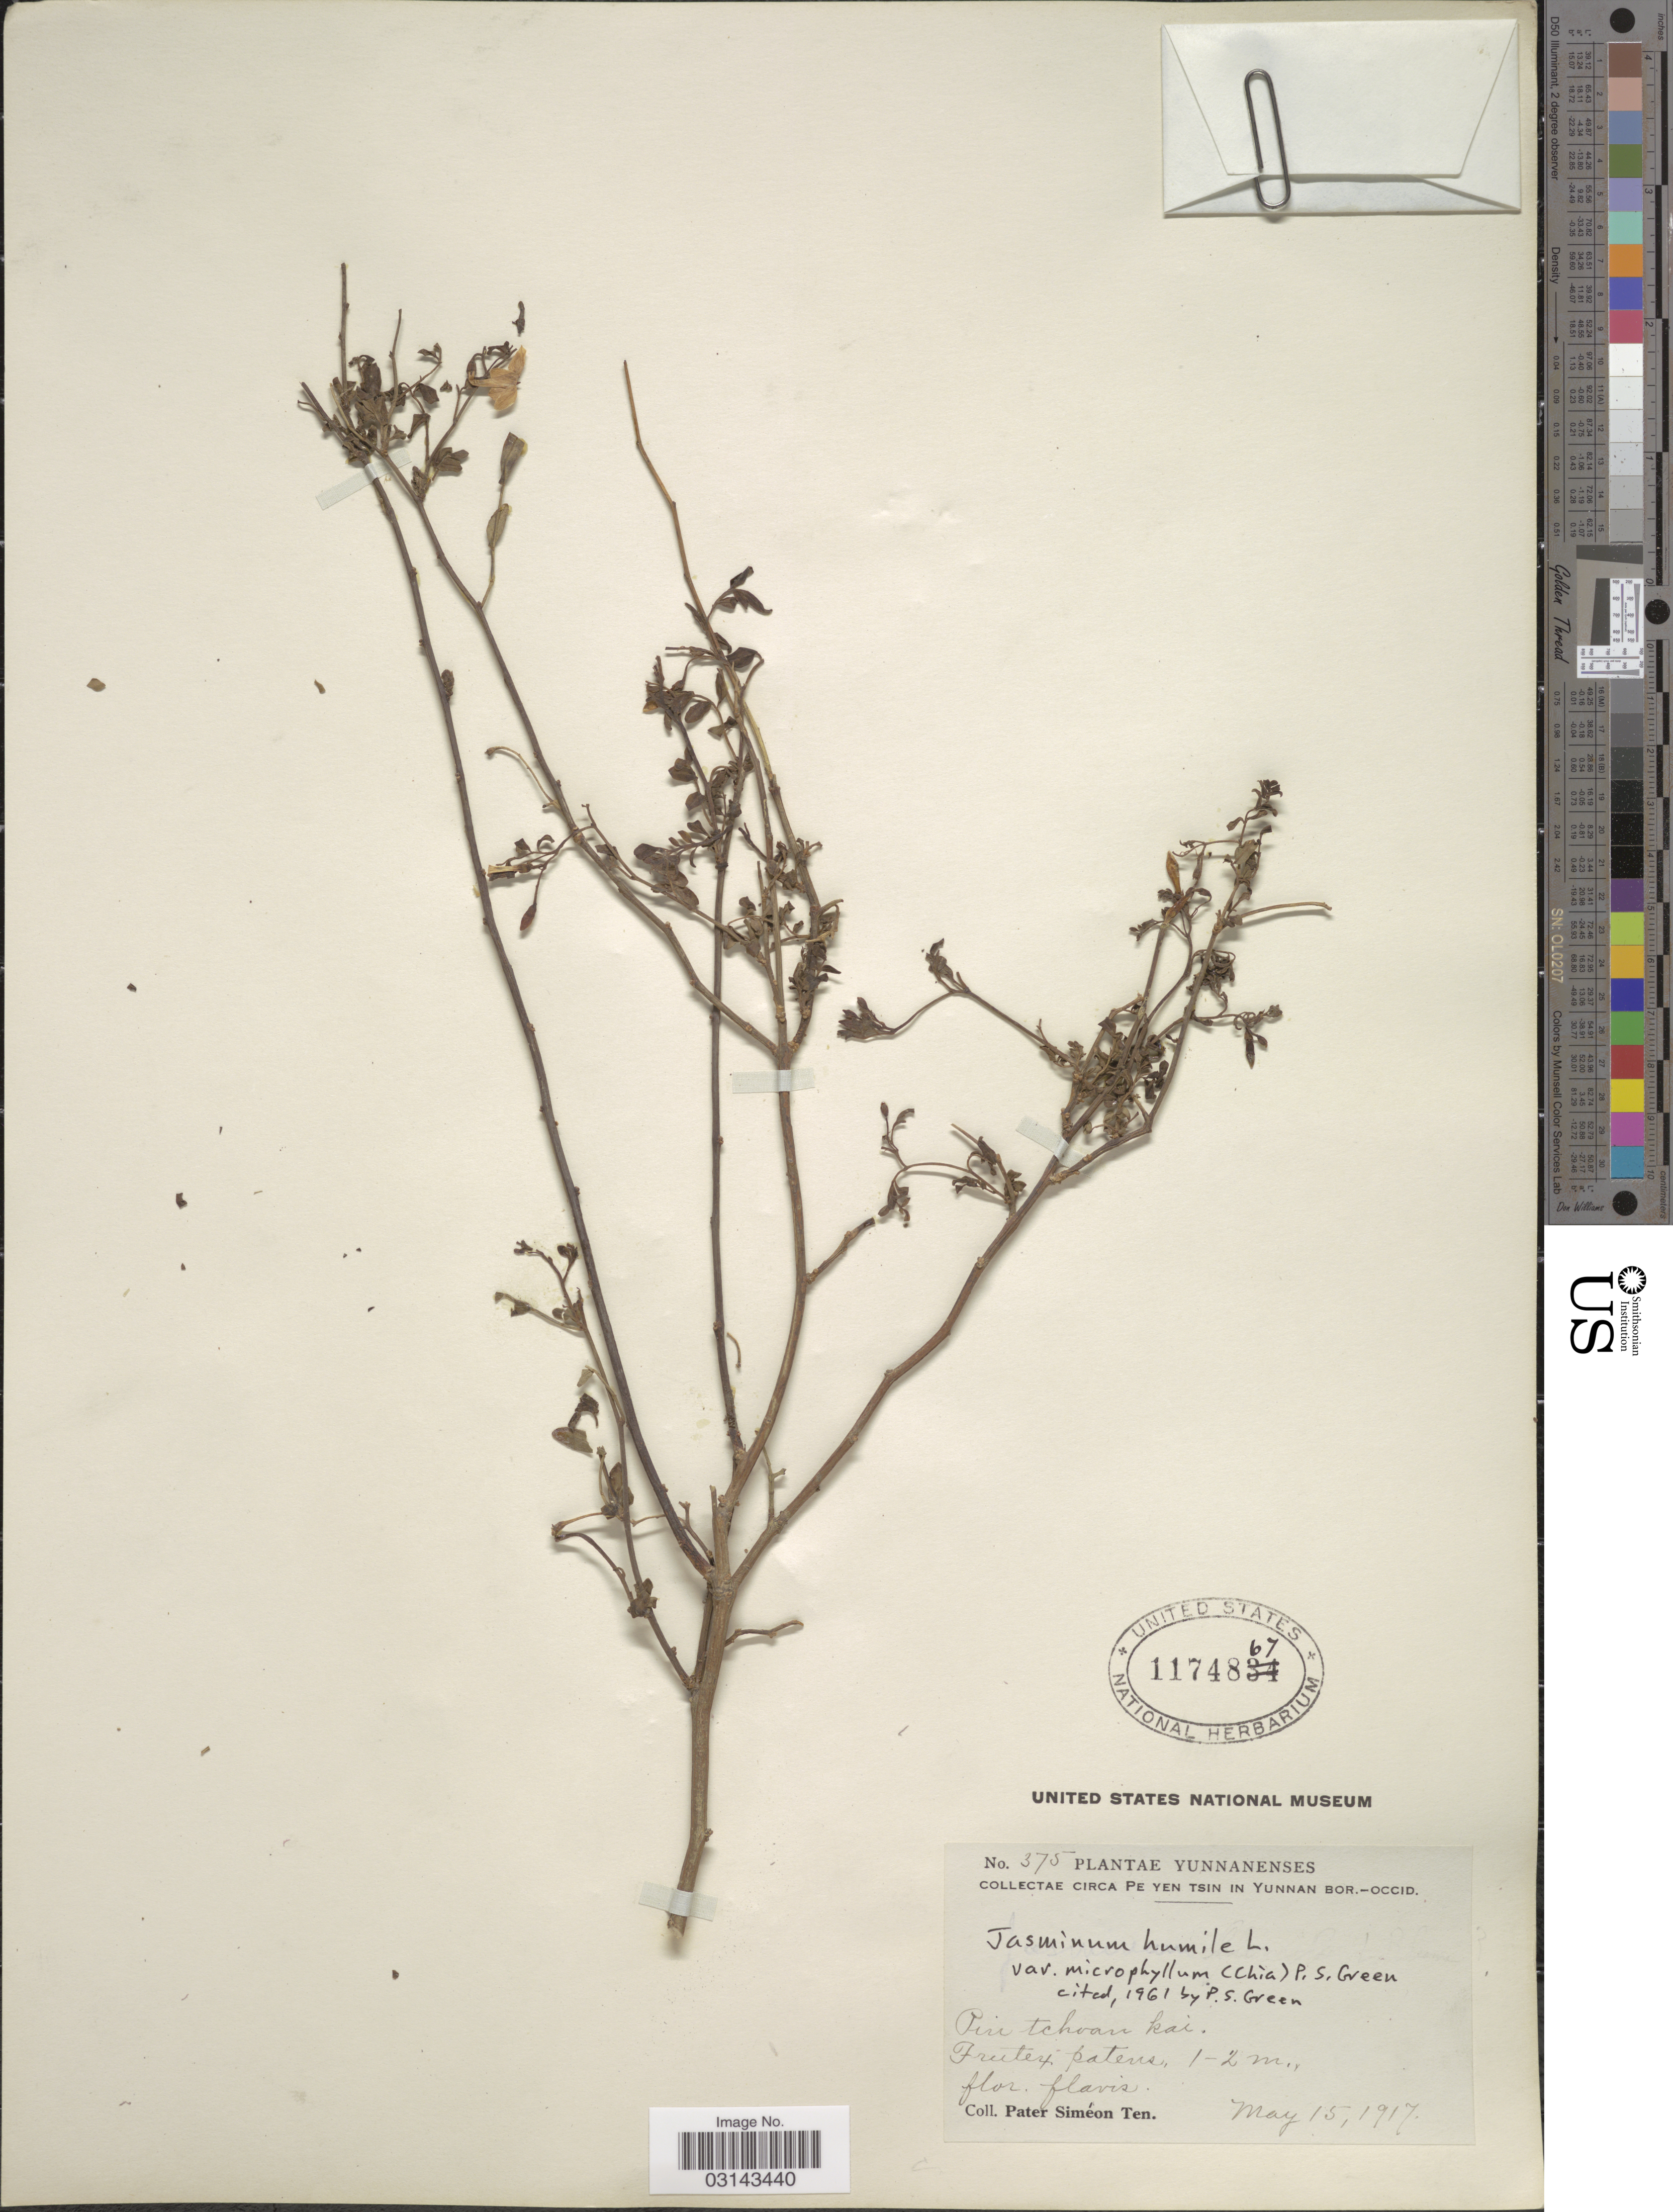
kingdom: Plantae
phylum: Tracheophyta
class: Magnoliopsida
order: Lamiales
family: Oleaceae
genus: Jasminum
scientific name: Jasminum humile var. microphyllum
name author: (Chia) P.S. Green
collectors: P. S. Ten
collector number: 375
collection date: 1917-05-15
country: China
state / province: Yunnan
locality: Circa Pe Yen Tsin in Yunnan bor.-occid. Piri tchoan kai.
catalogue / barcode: US 1174867